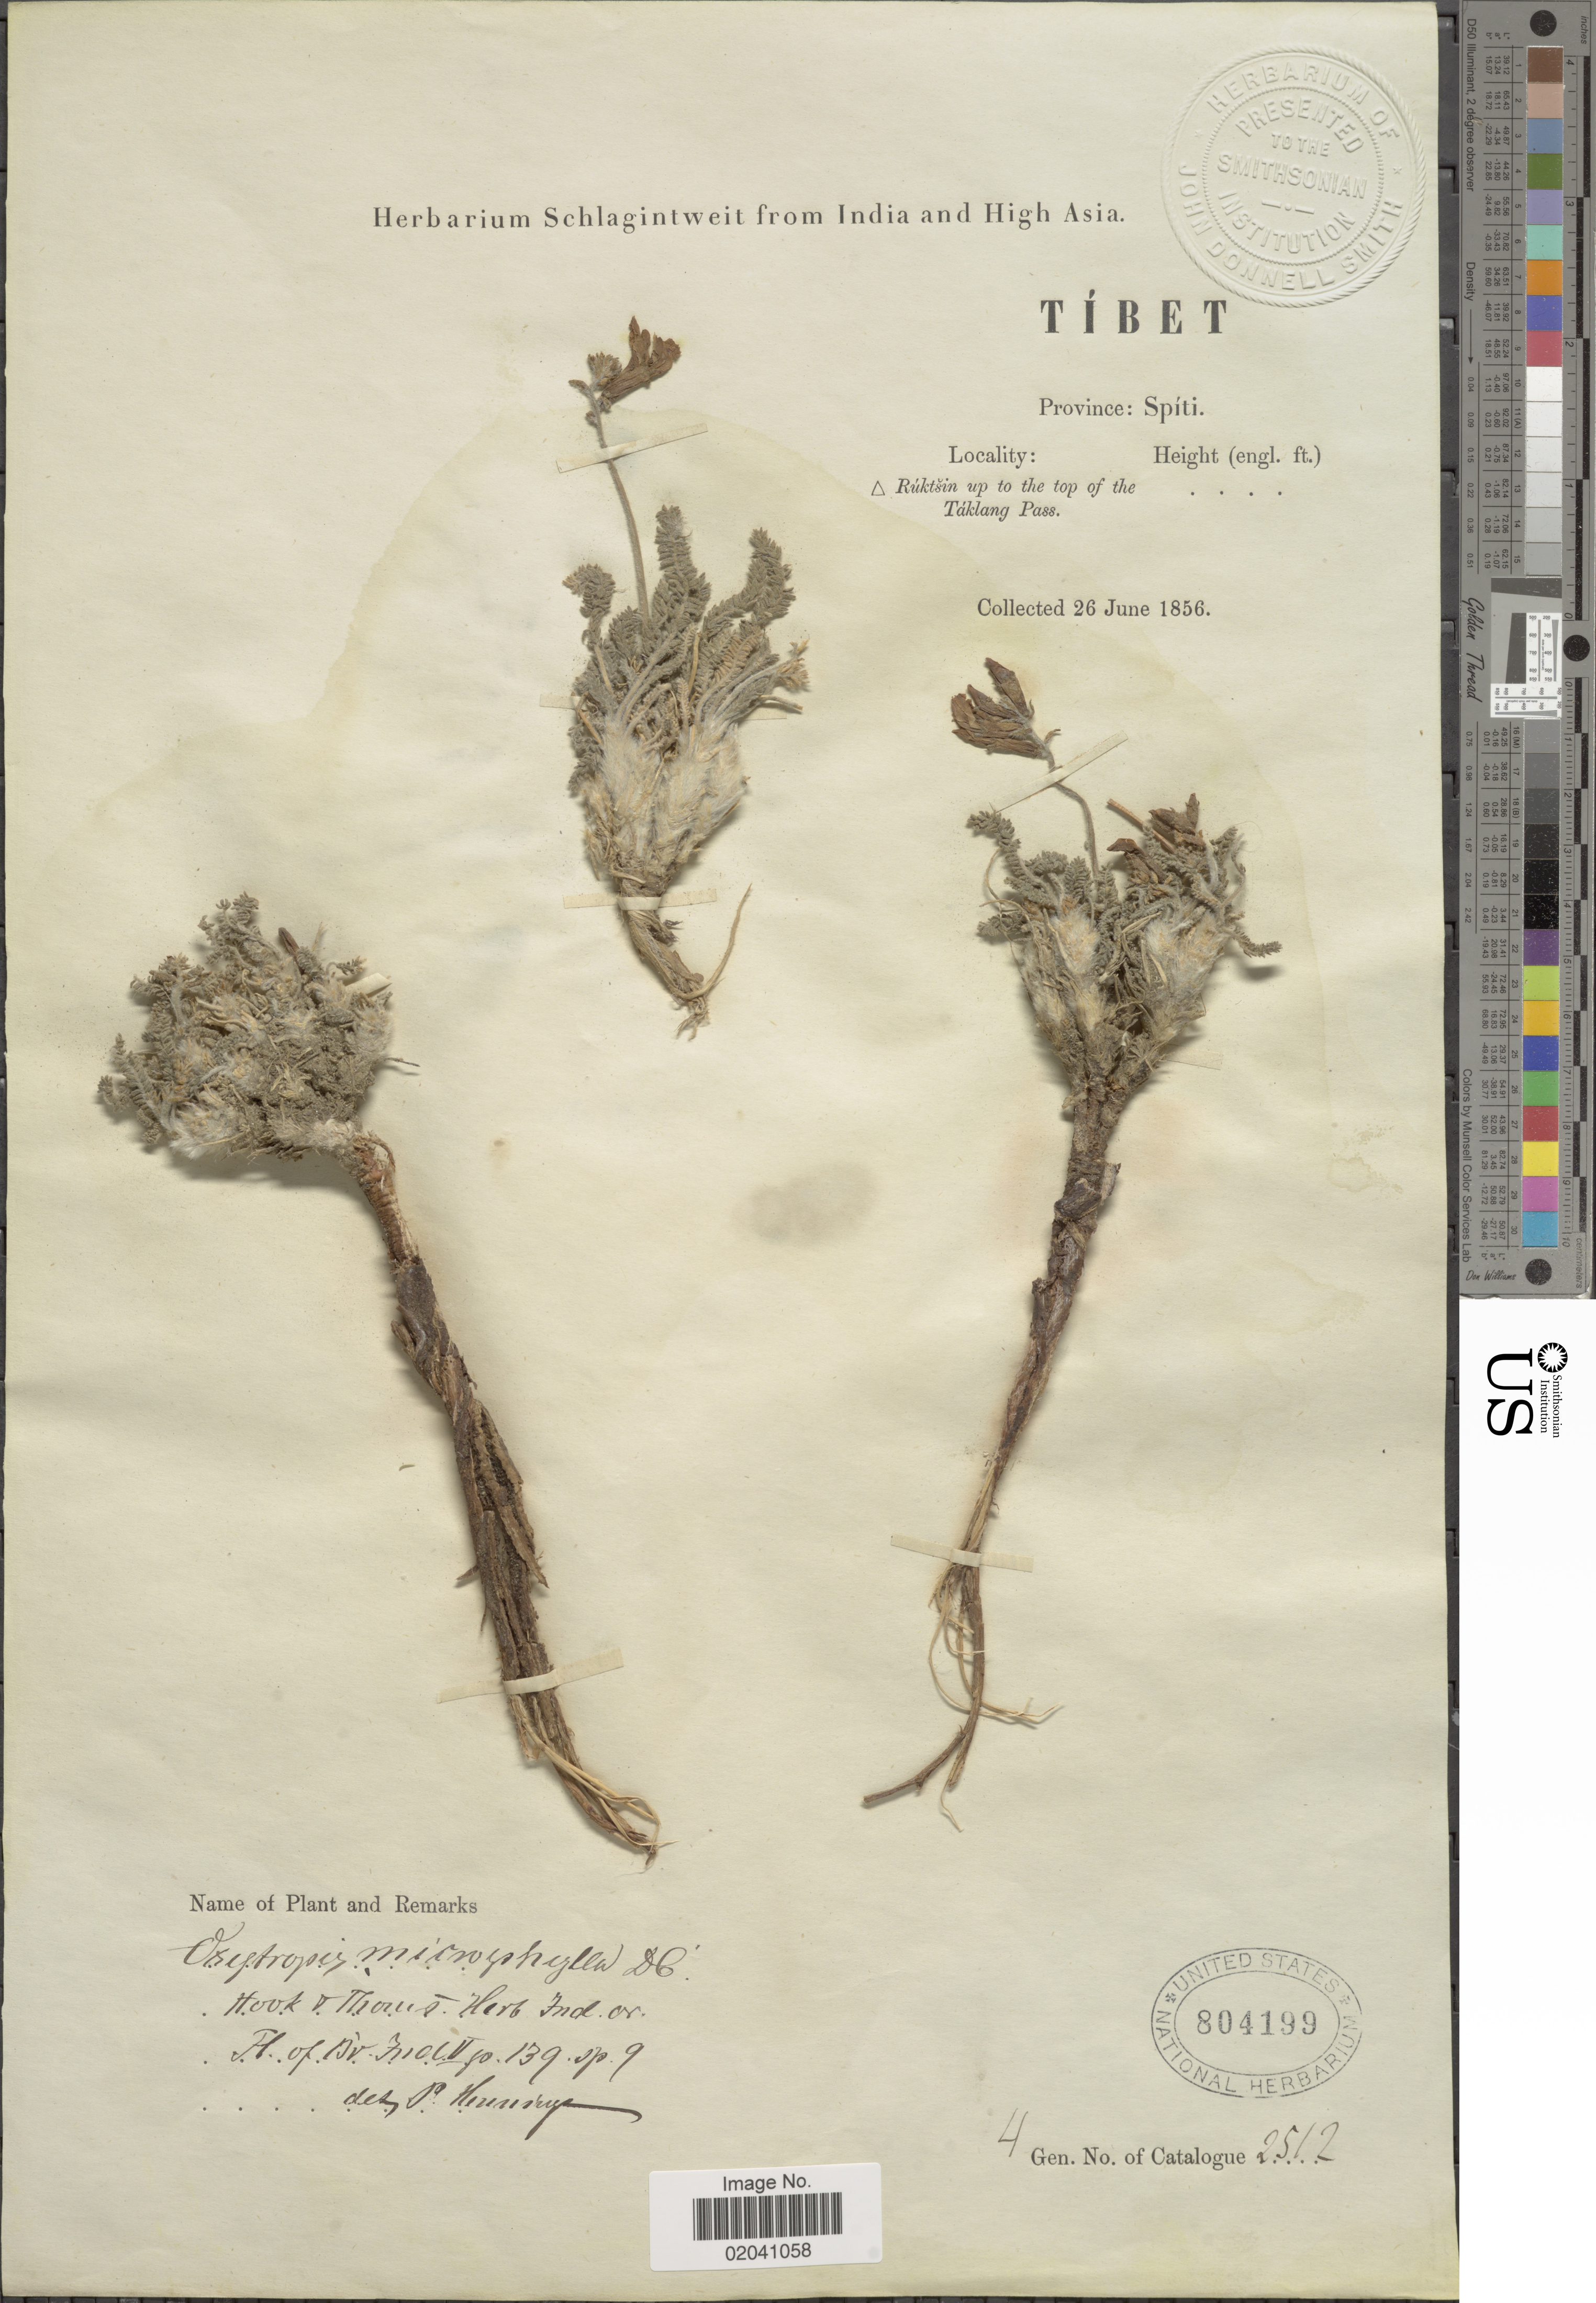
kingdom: Plantae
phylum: Tracheophyta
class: Magnoliopsida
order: Fabales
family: Fabaceae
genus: Oxytropis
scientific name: Oxytropis microphylla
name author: (Pall.) DC.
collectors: ex herb. Schlagintweit from India and High Asia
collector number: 2512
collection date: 1856-06-26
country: China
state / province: Xizang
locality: Province: Spiti, Ruktsin up to the top of the Taklang Pass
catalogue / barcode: US 804199